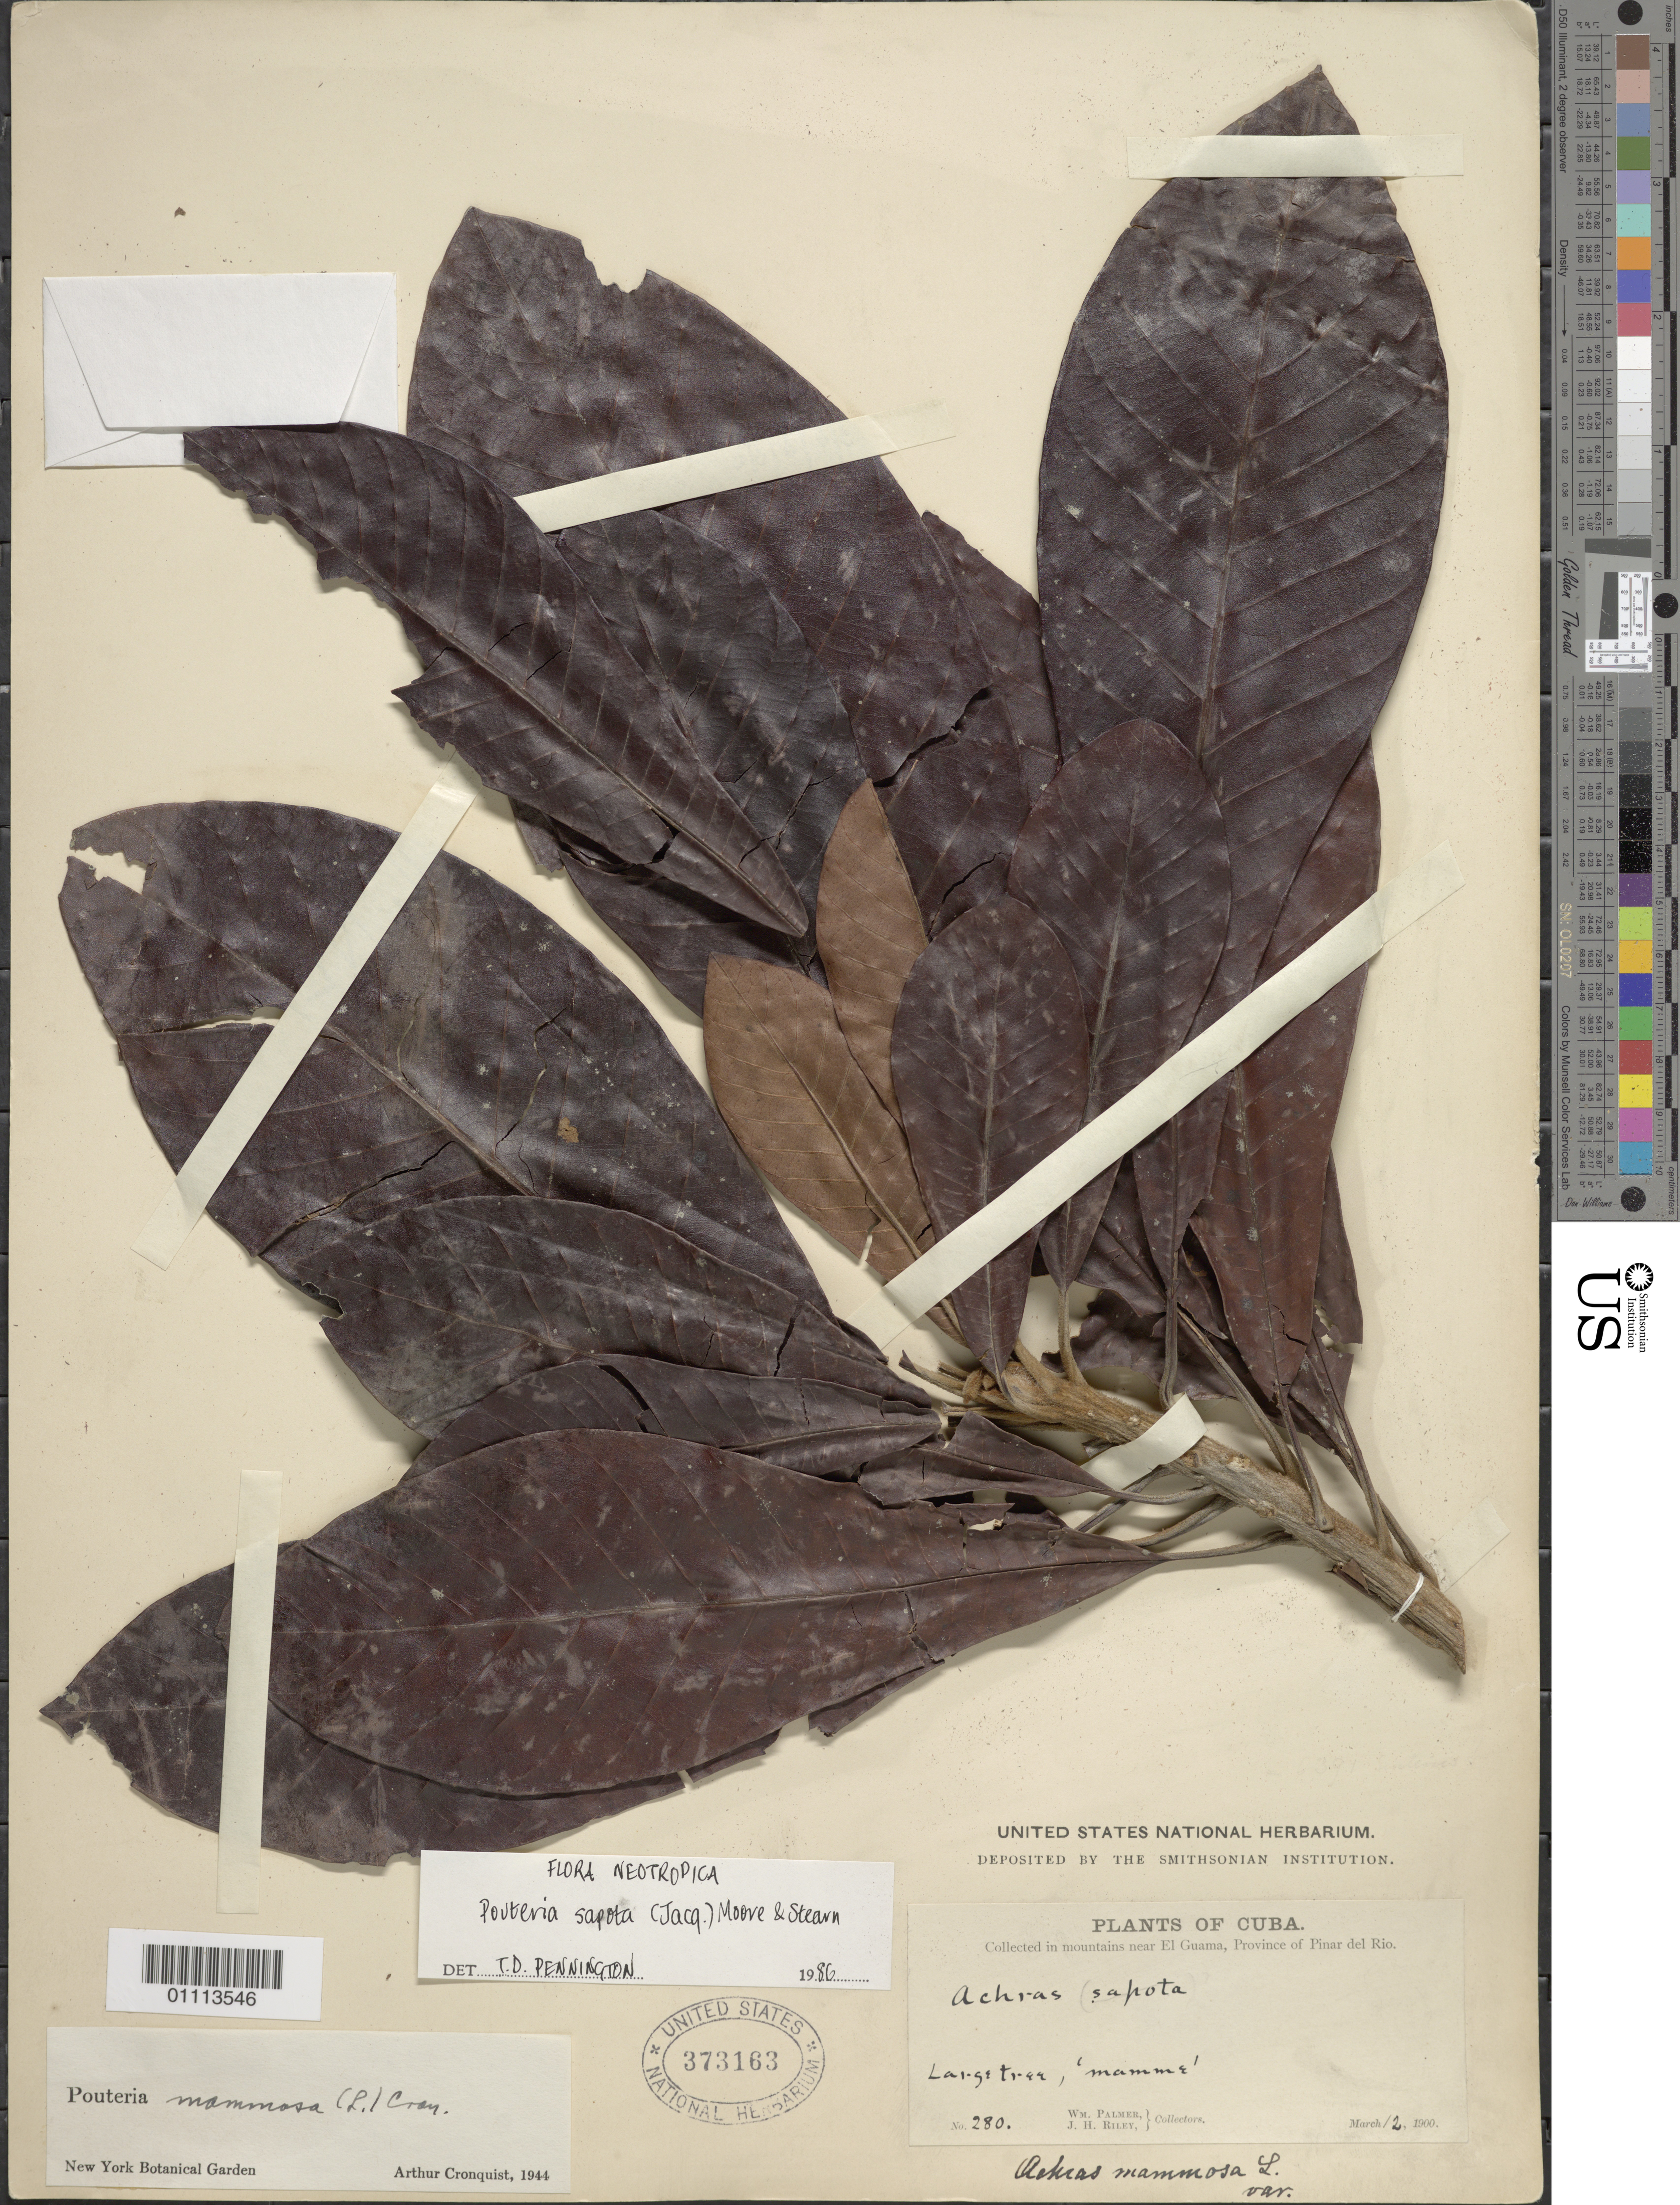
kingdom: Plantae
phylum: Tracheophyta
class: Magnoliopsida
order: Ericales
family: Sapotaceae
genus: Pouteria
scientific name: Pouteria sapota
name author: (Jacq.) H.E. Moore & Stearn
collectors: W. Palmer & J. H. Riley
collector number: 280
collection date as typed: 12 Mar 1900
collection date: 1900-03-12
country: Cuba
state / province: Pinar del Rio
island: Cuba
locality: El Guama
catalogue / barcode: US 373163